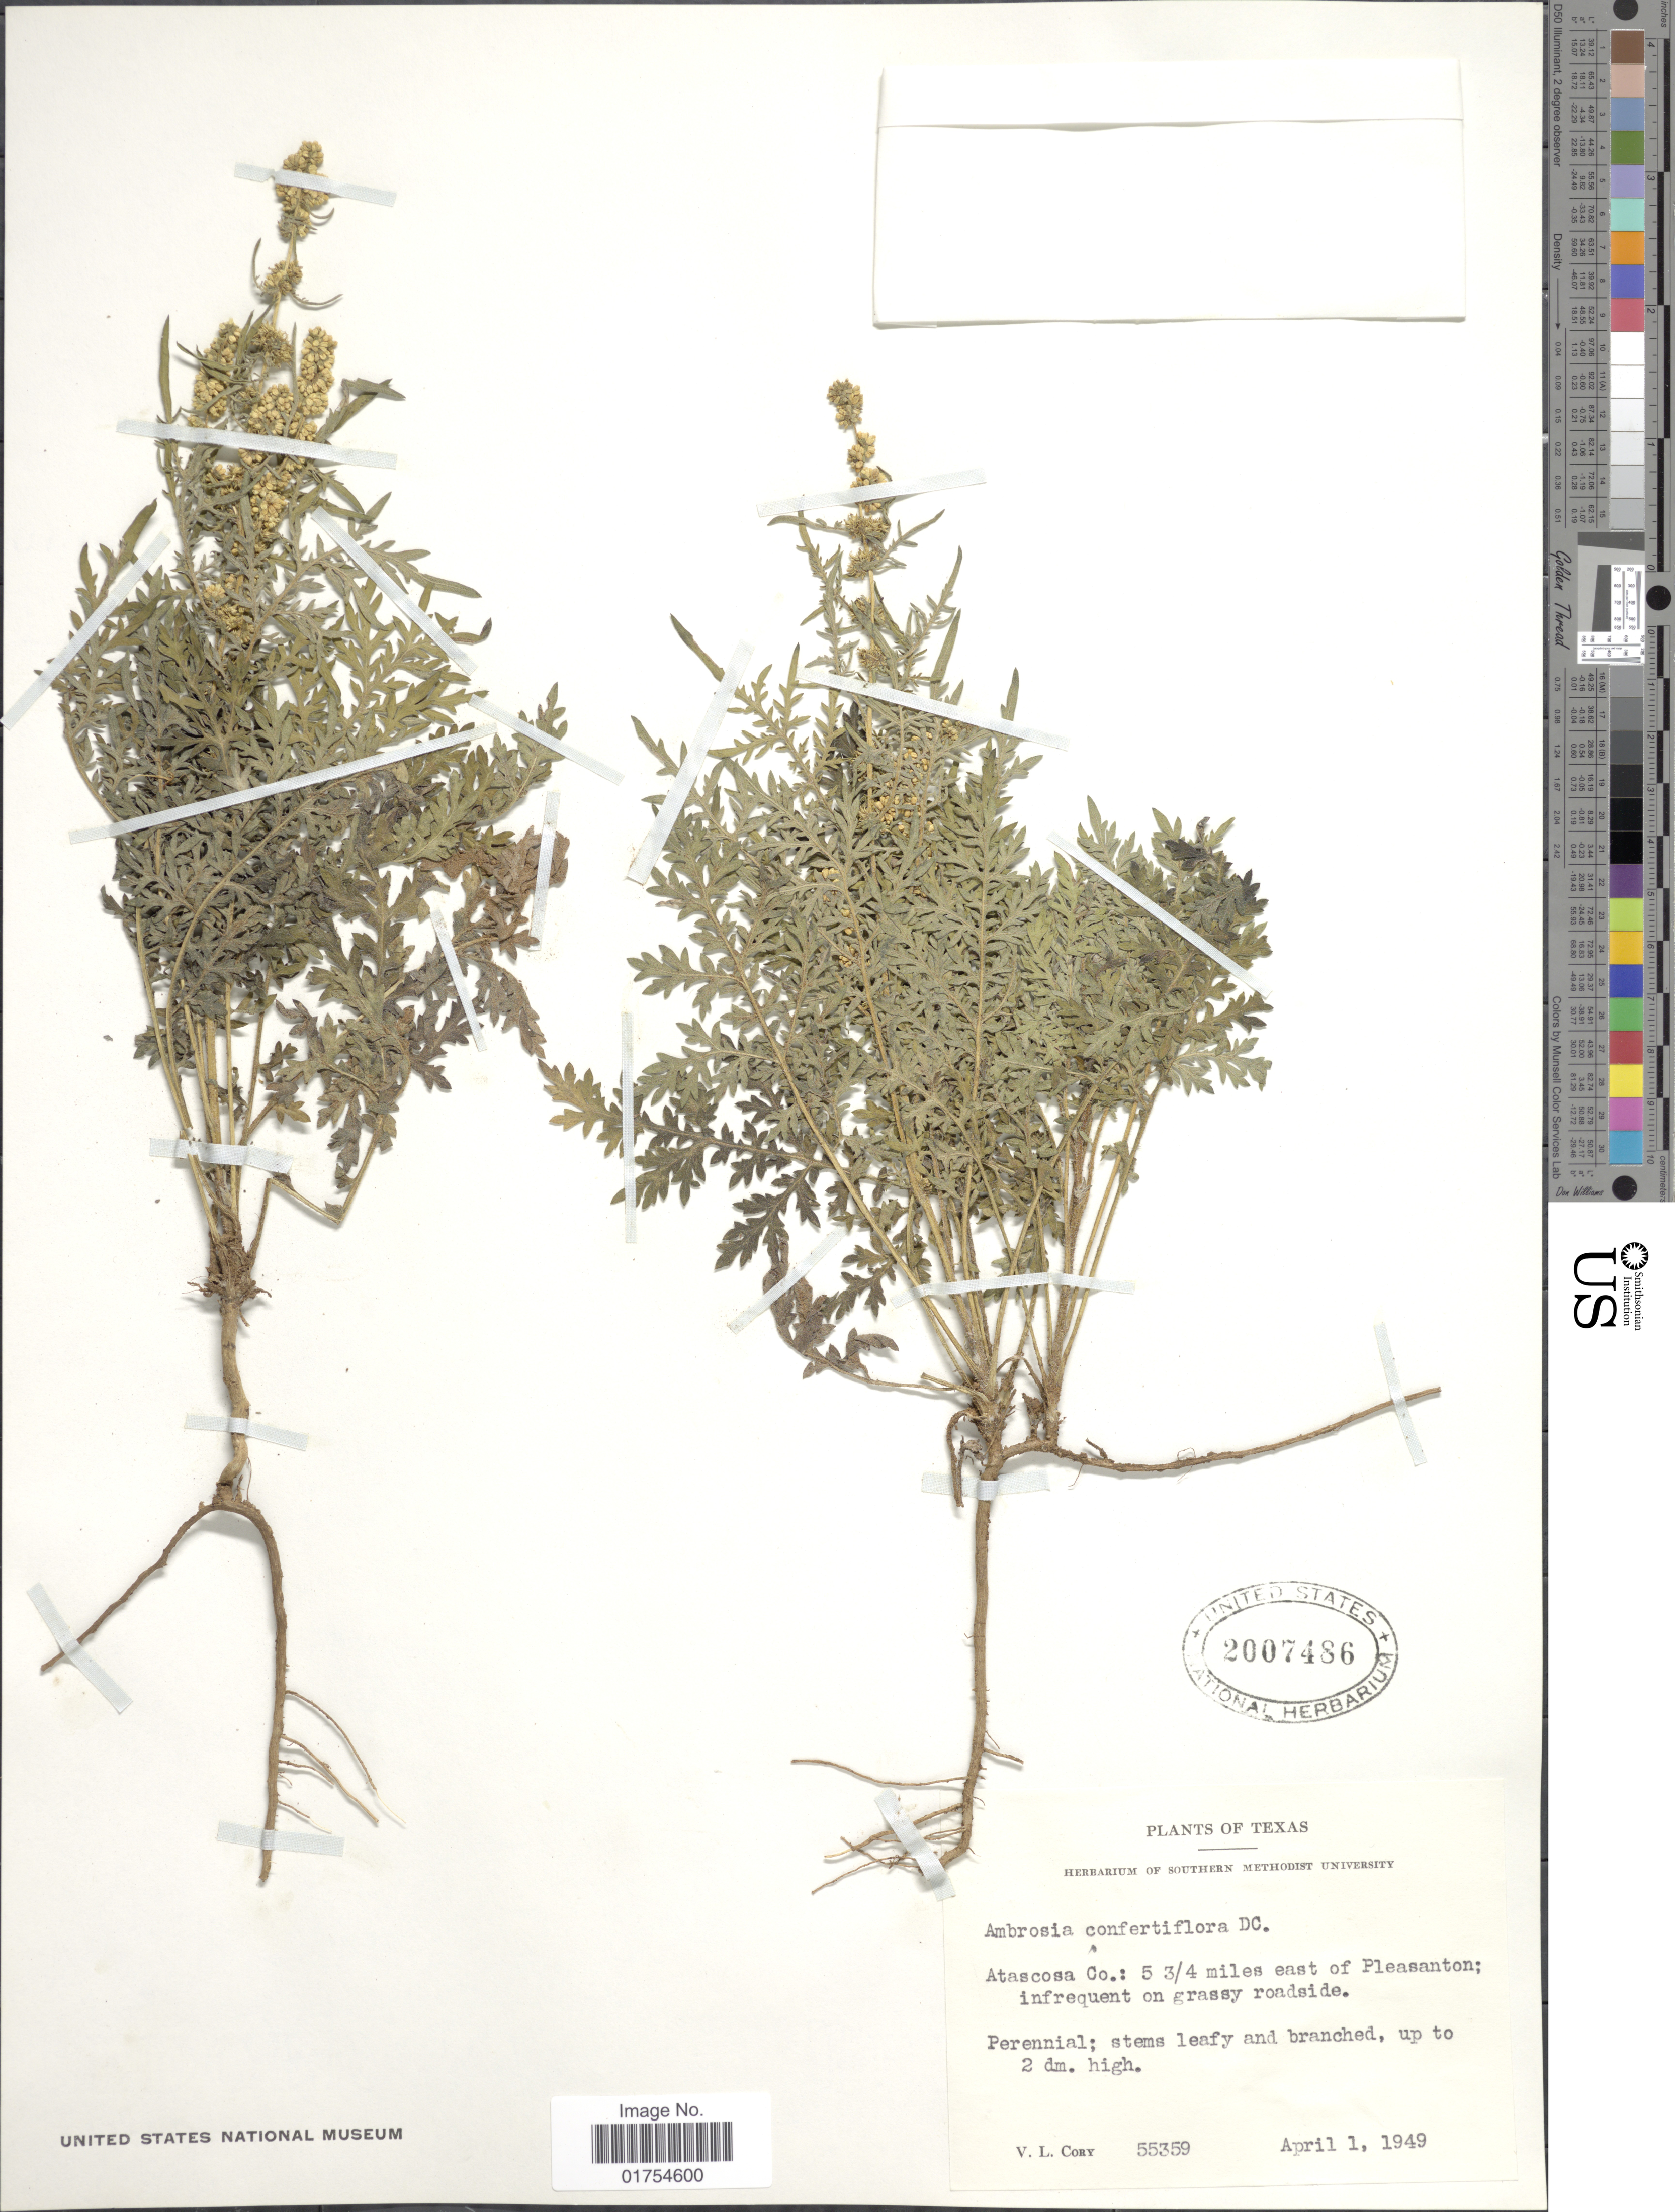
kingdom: Plantae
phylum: Tracheophyta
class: Magnoliopsida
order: Asterales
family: Asteraceae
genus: Franseria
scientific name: Franseria confertiflora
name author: (DC.) Rydb.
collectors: V. Cory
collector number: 55359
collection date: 1949-04-01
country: United States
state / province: Texas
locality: Atascosa Co.: 5 3/4 miles east of Pleasanton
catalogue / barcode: US 2007486